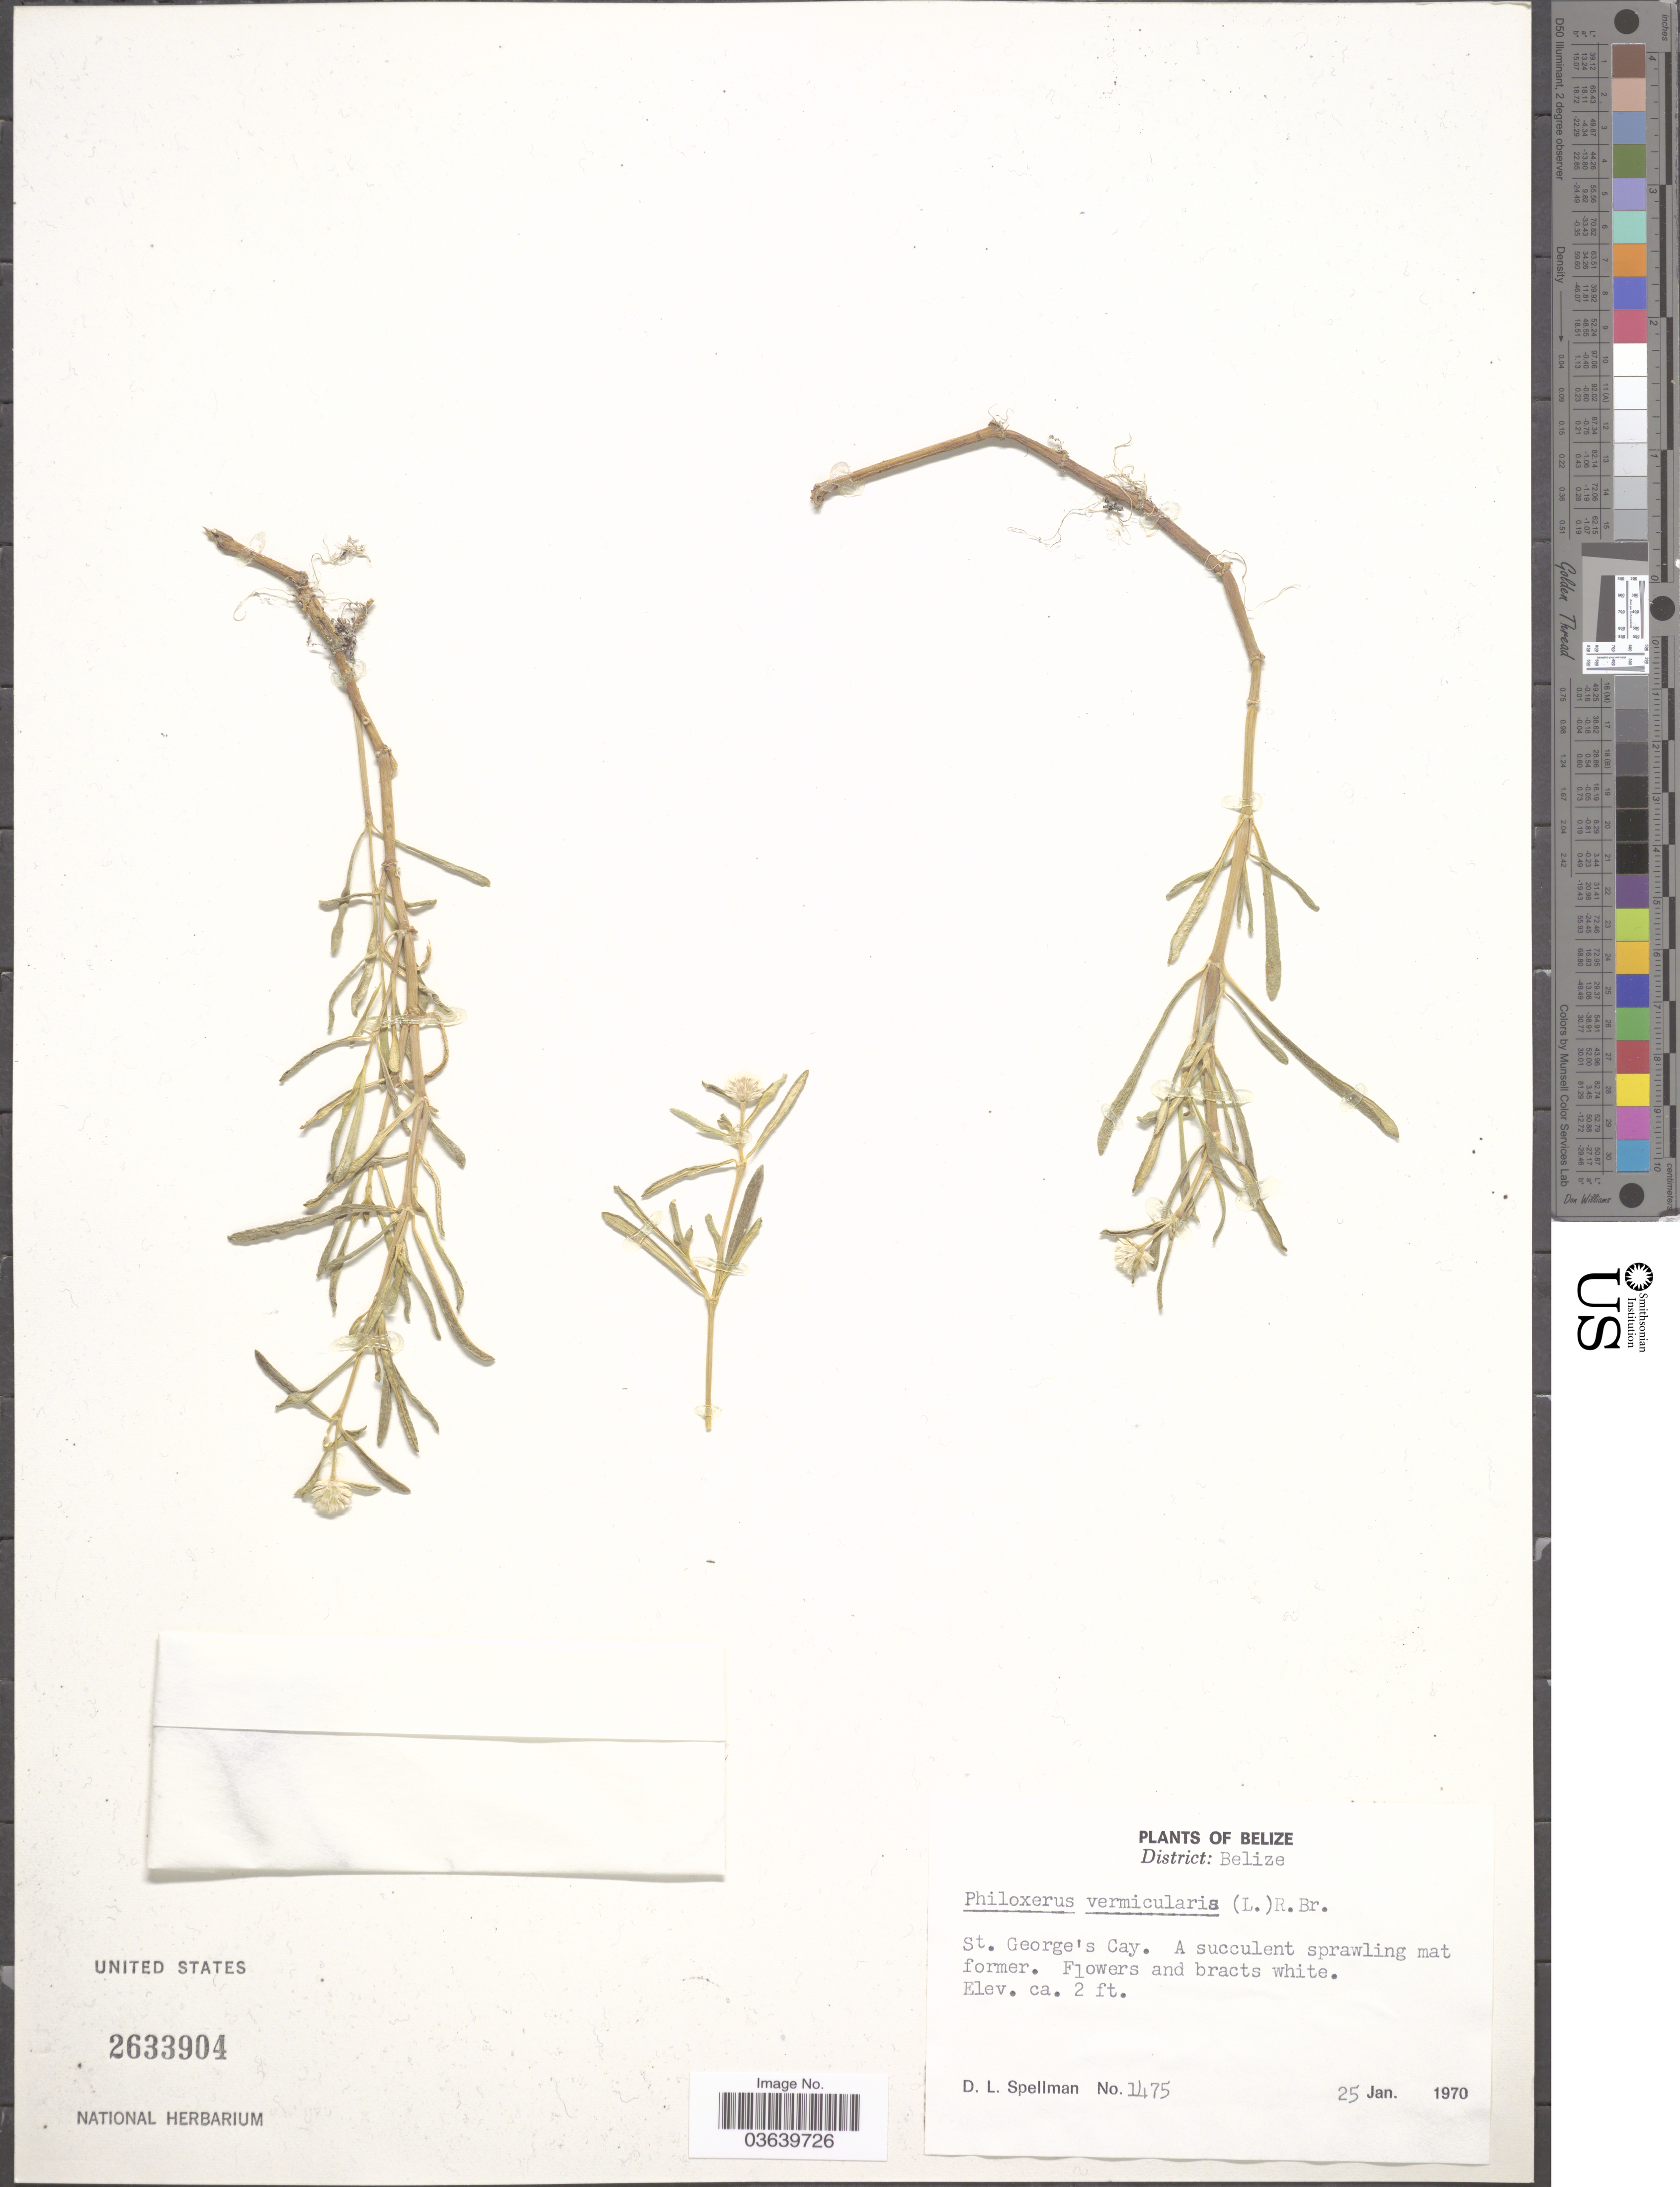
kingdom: Plantae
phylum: Tracheophyta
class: Magnoliopsida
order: Caryophyllales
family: Amaranthaceae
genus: Gomphrena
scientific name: Gomphrena vermicularis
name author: L.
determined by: Strong, Mark T., (BOT), Smithsonian Institution - National Museum of Natural History (UNITED STATES)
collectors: D. L. Spellman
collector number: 1475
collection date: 1970-01-25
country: Belize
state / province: Belize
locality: District: Belize. St. George's Cay.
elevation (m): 1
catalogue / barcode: US 2633904